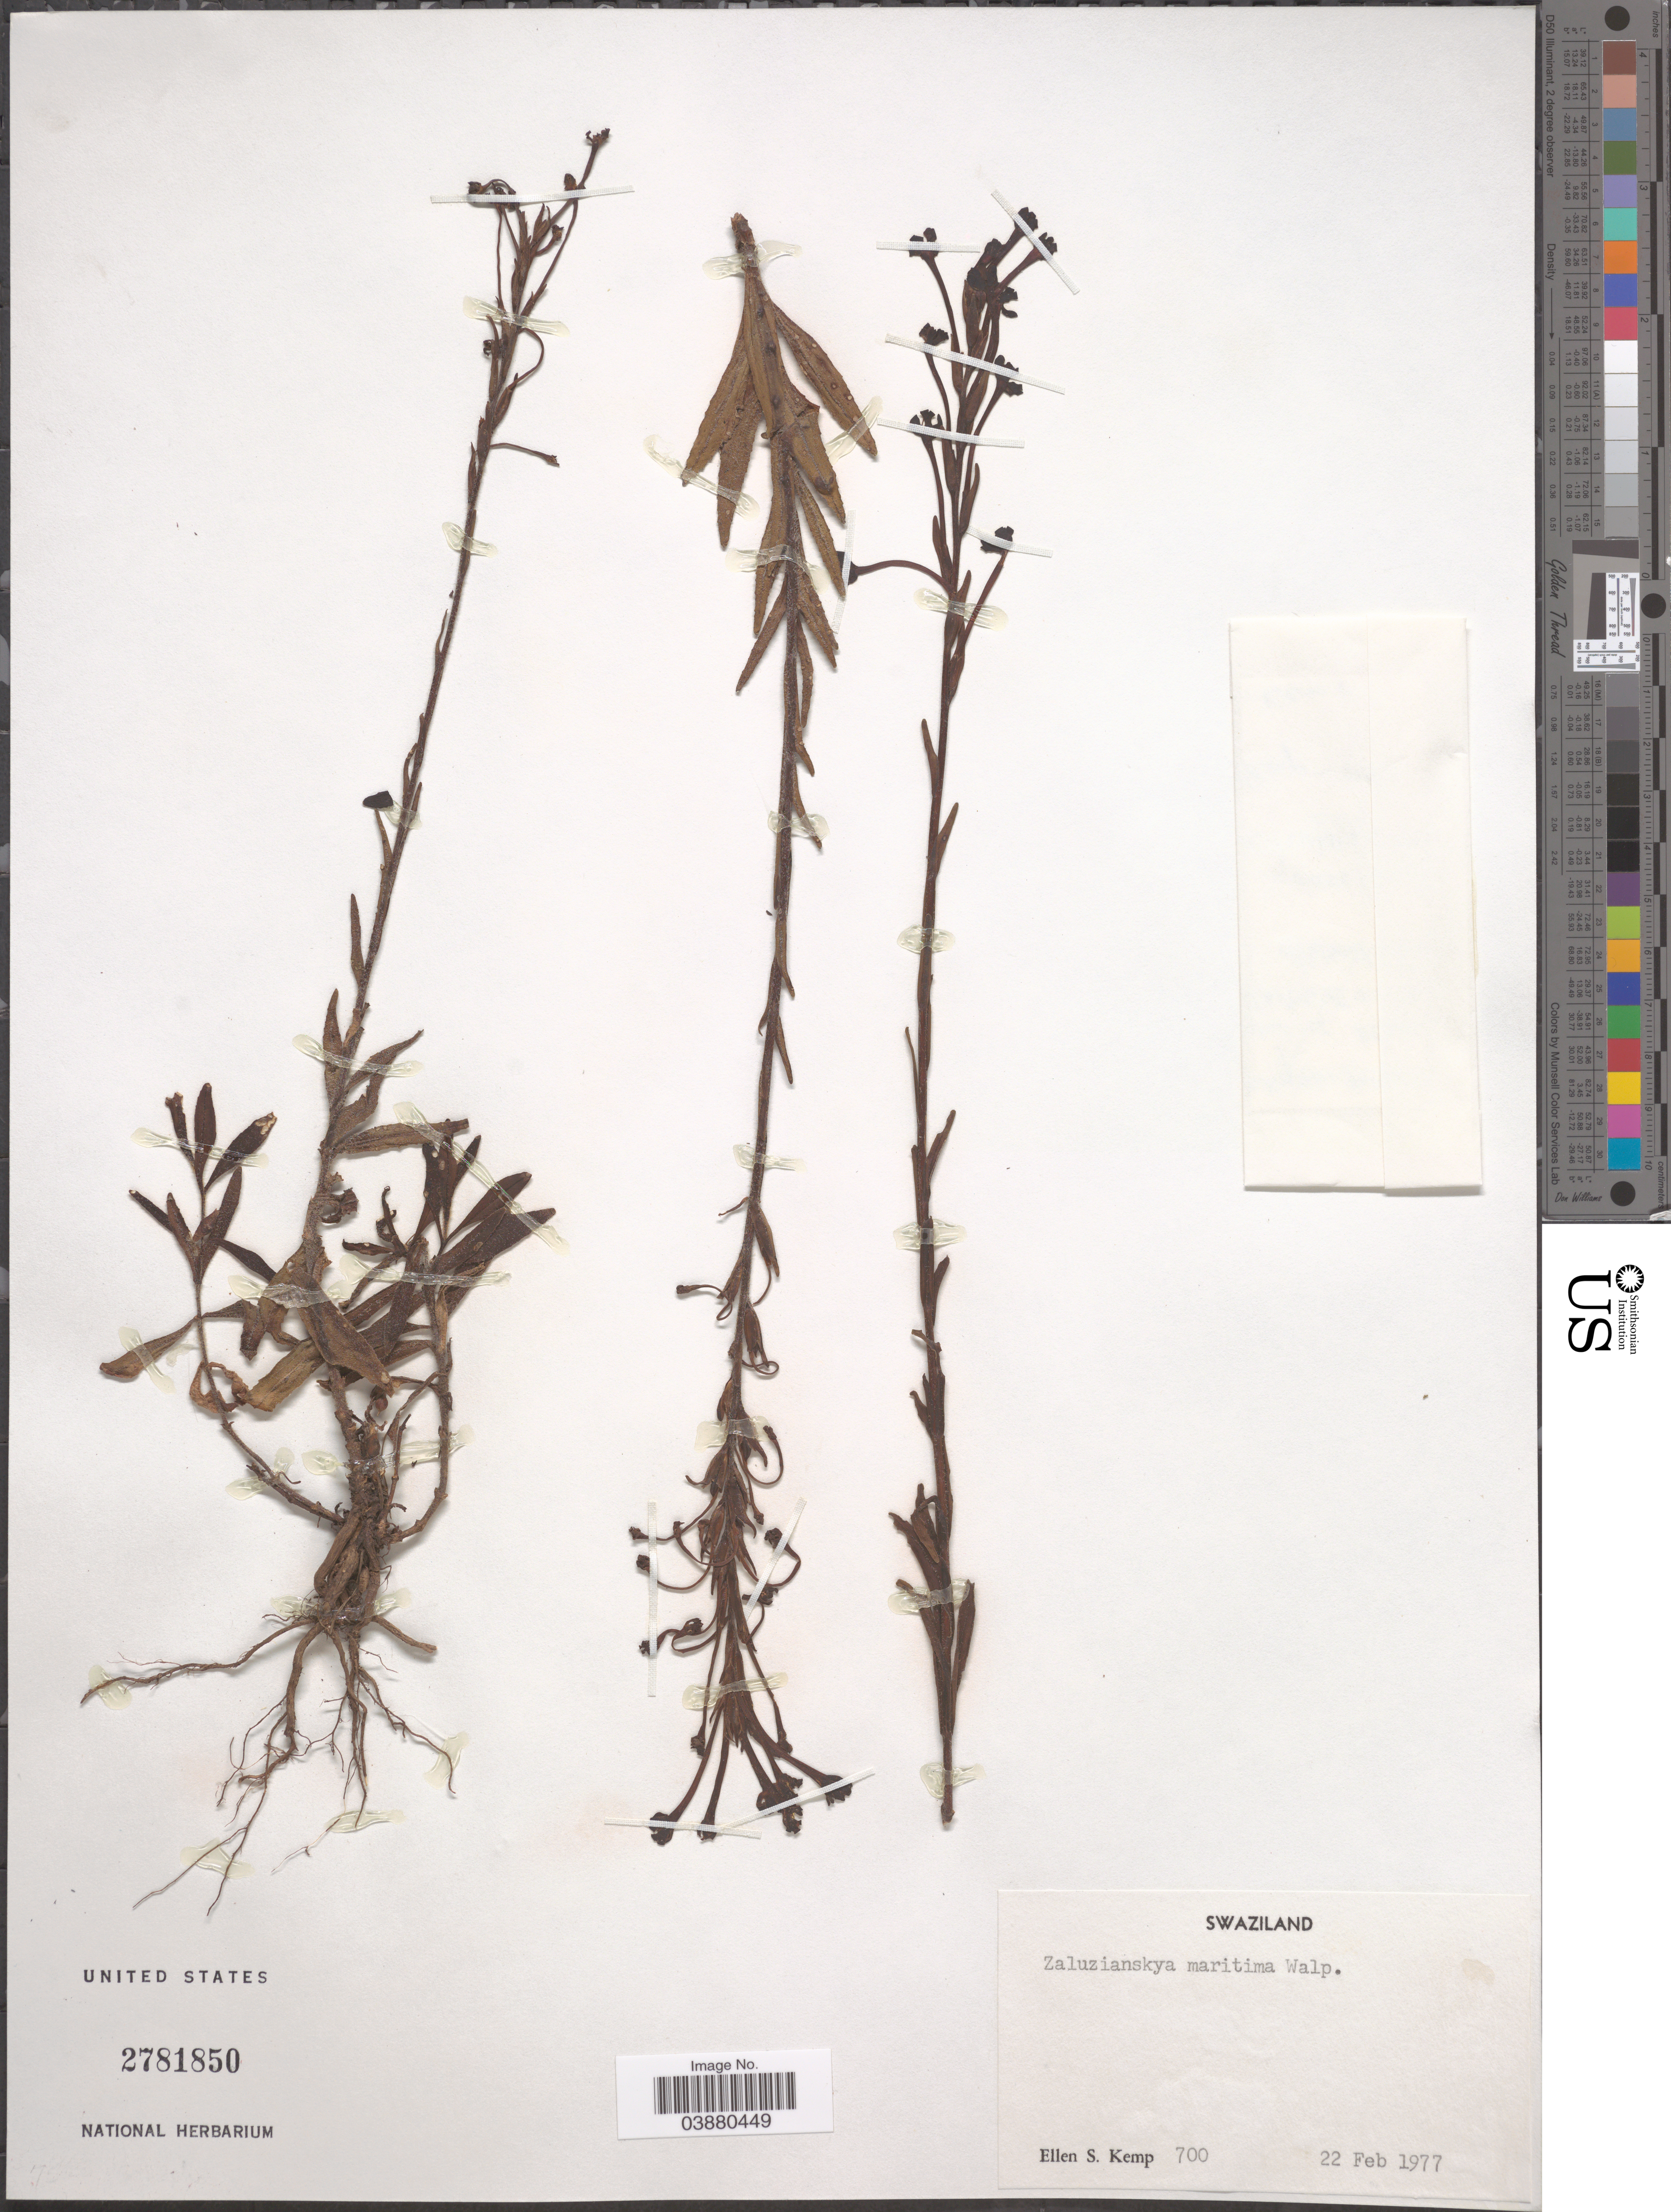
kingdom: Plantae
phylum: Tracheophyta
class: Magnoliopsida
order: Lamiales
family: Scrophulariaceae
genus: Zaluzianskya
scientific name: Zaluzianskya maritima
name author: (L. f.) Walp.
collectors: E. S. Kemp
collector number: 700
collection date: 1977-02-22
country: Eswatini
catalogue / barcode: US 2781850